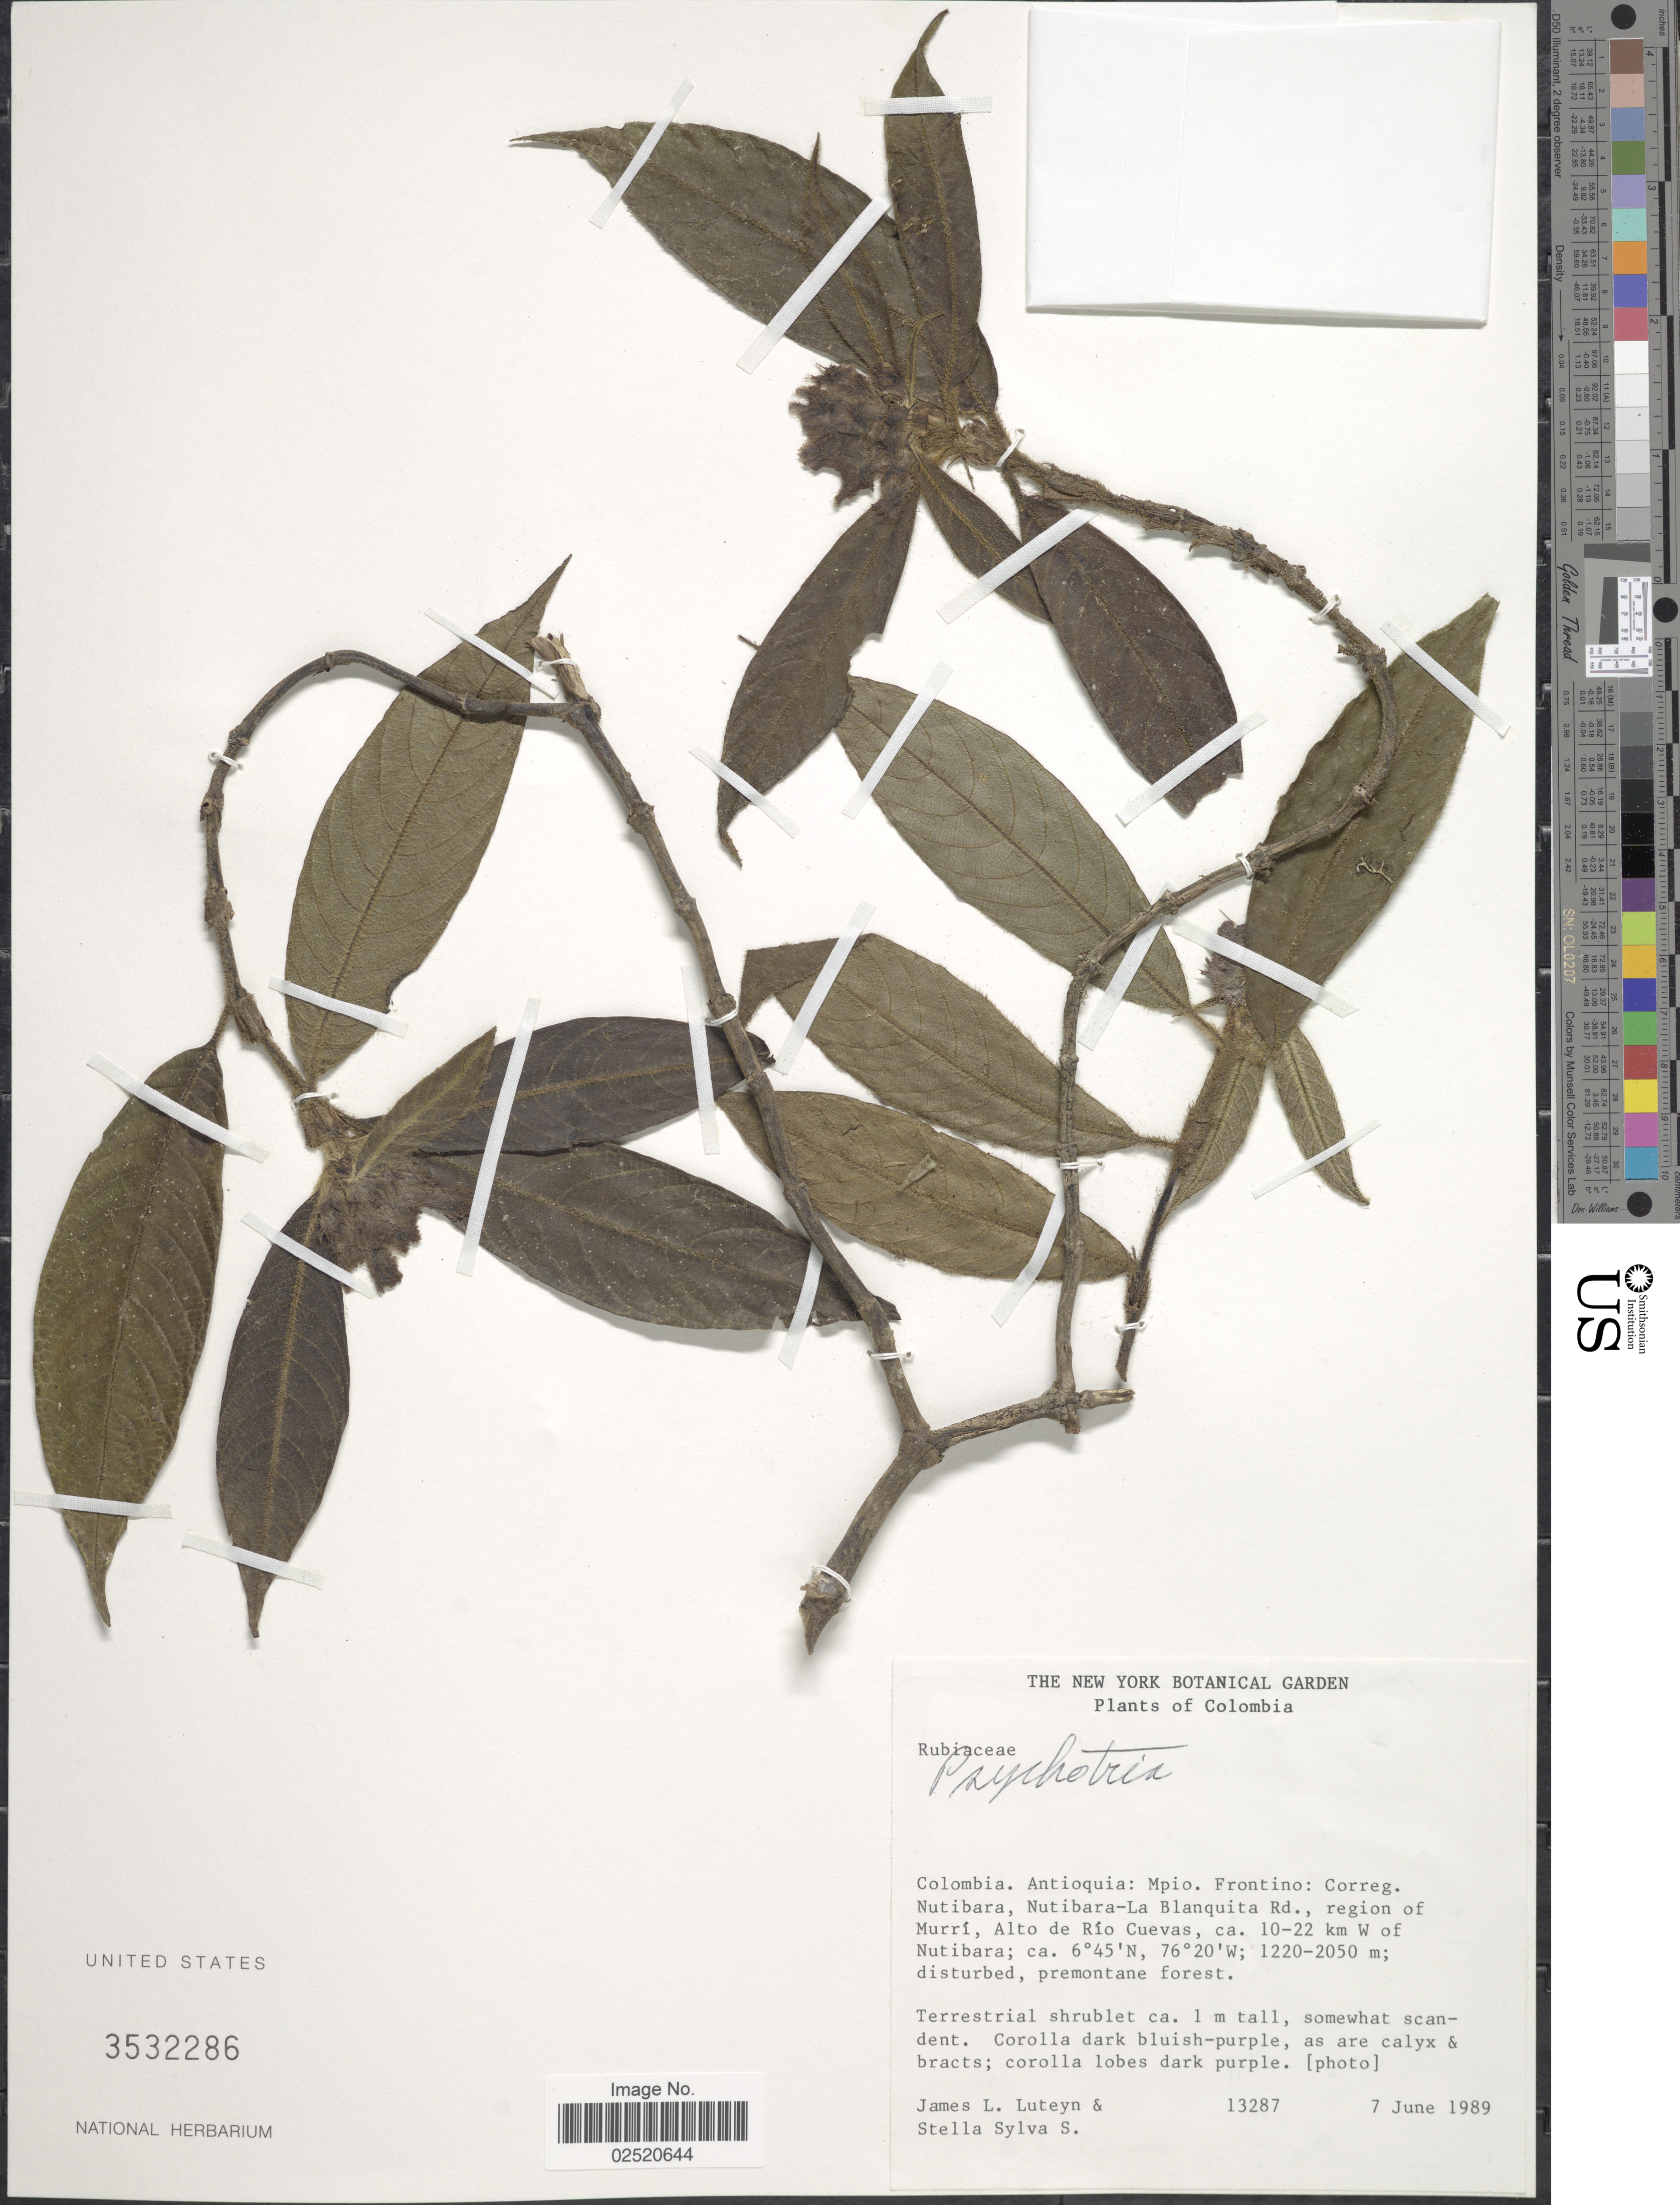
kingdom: Plantae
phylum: Tracheophyta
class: Magnoliopsida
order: Gentianales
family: Rubiaceae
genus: Psychotria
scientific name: Psychotria sp.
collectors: J. L. Luteyn & Stella Sylva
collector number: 13287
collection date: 1989-06-07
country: Colombia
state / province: Antioquia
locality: Mpio. Frontino: Correg. Nutibara, Nutibara-La Blanquita Rd., region of Murrí, Alto de Río Cuevas, ca. 10-22 km W of Nutibara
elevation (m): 1220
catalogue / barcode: US 3532286